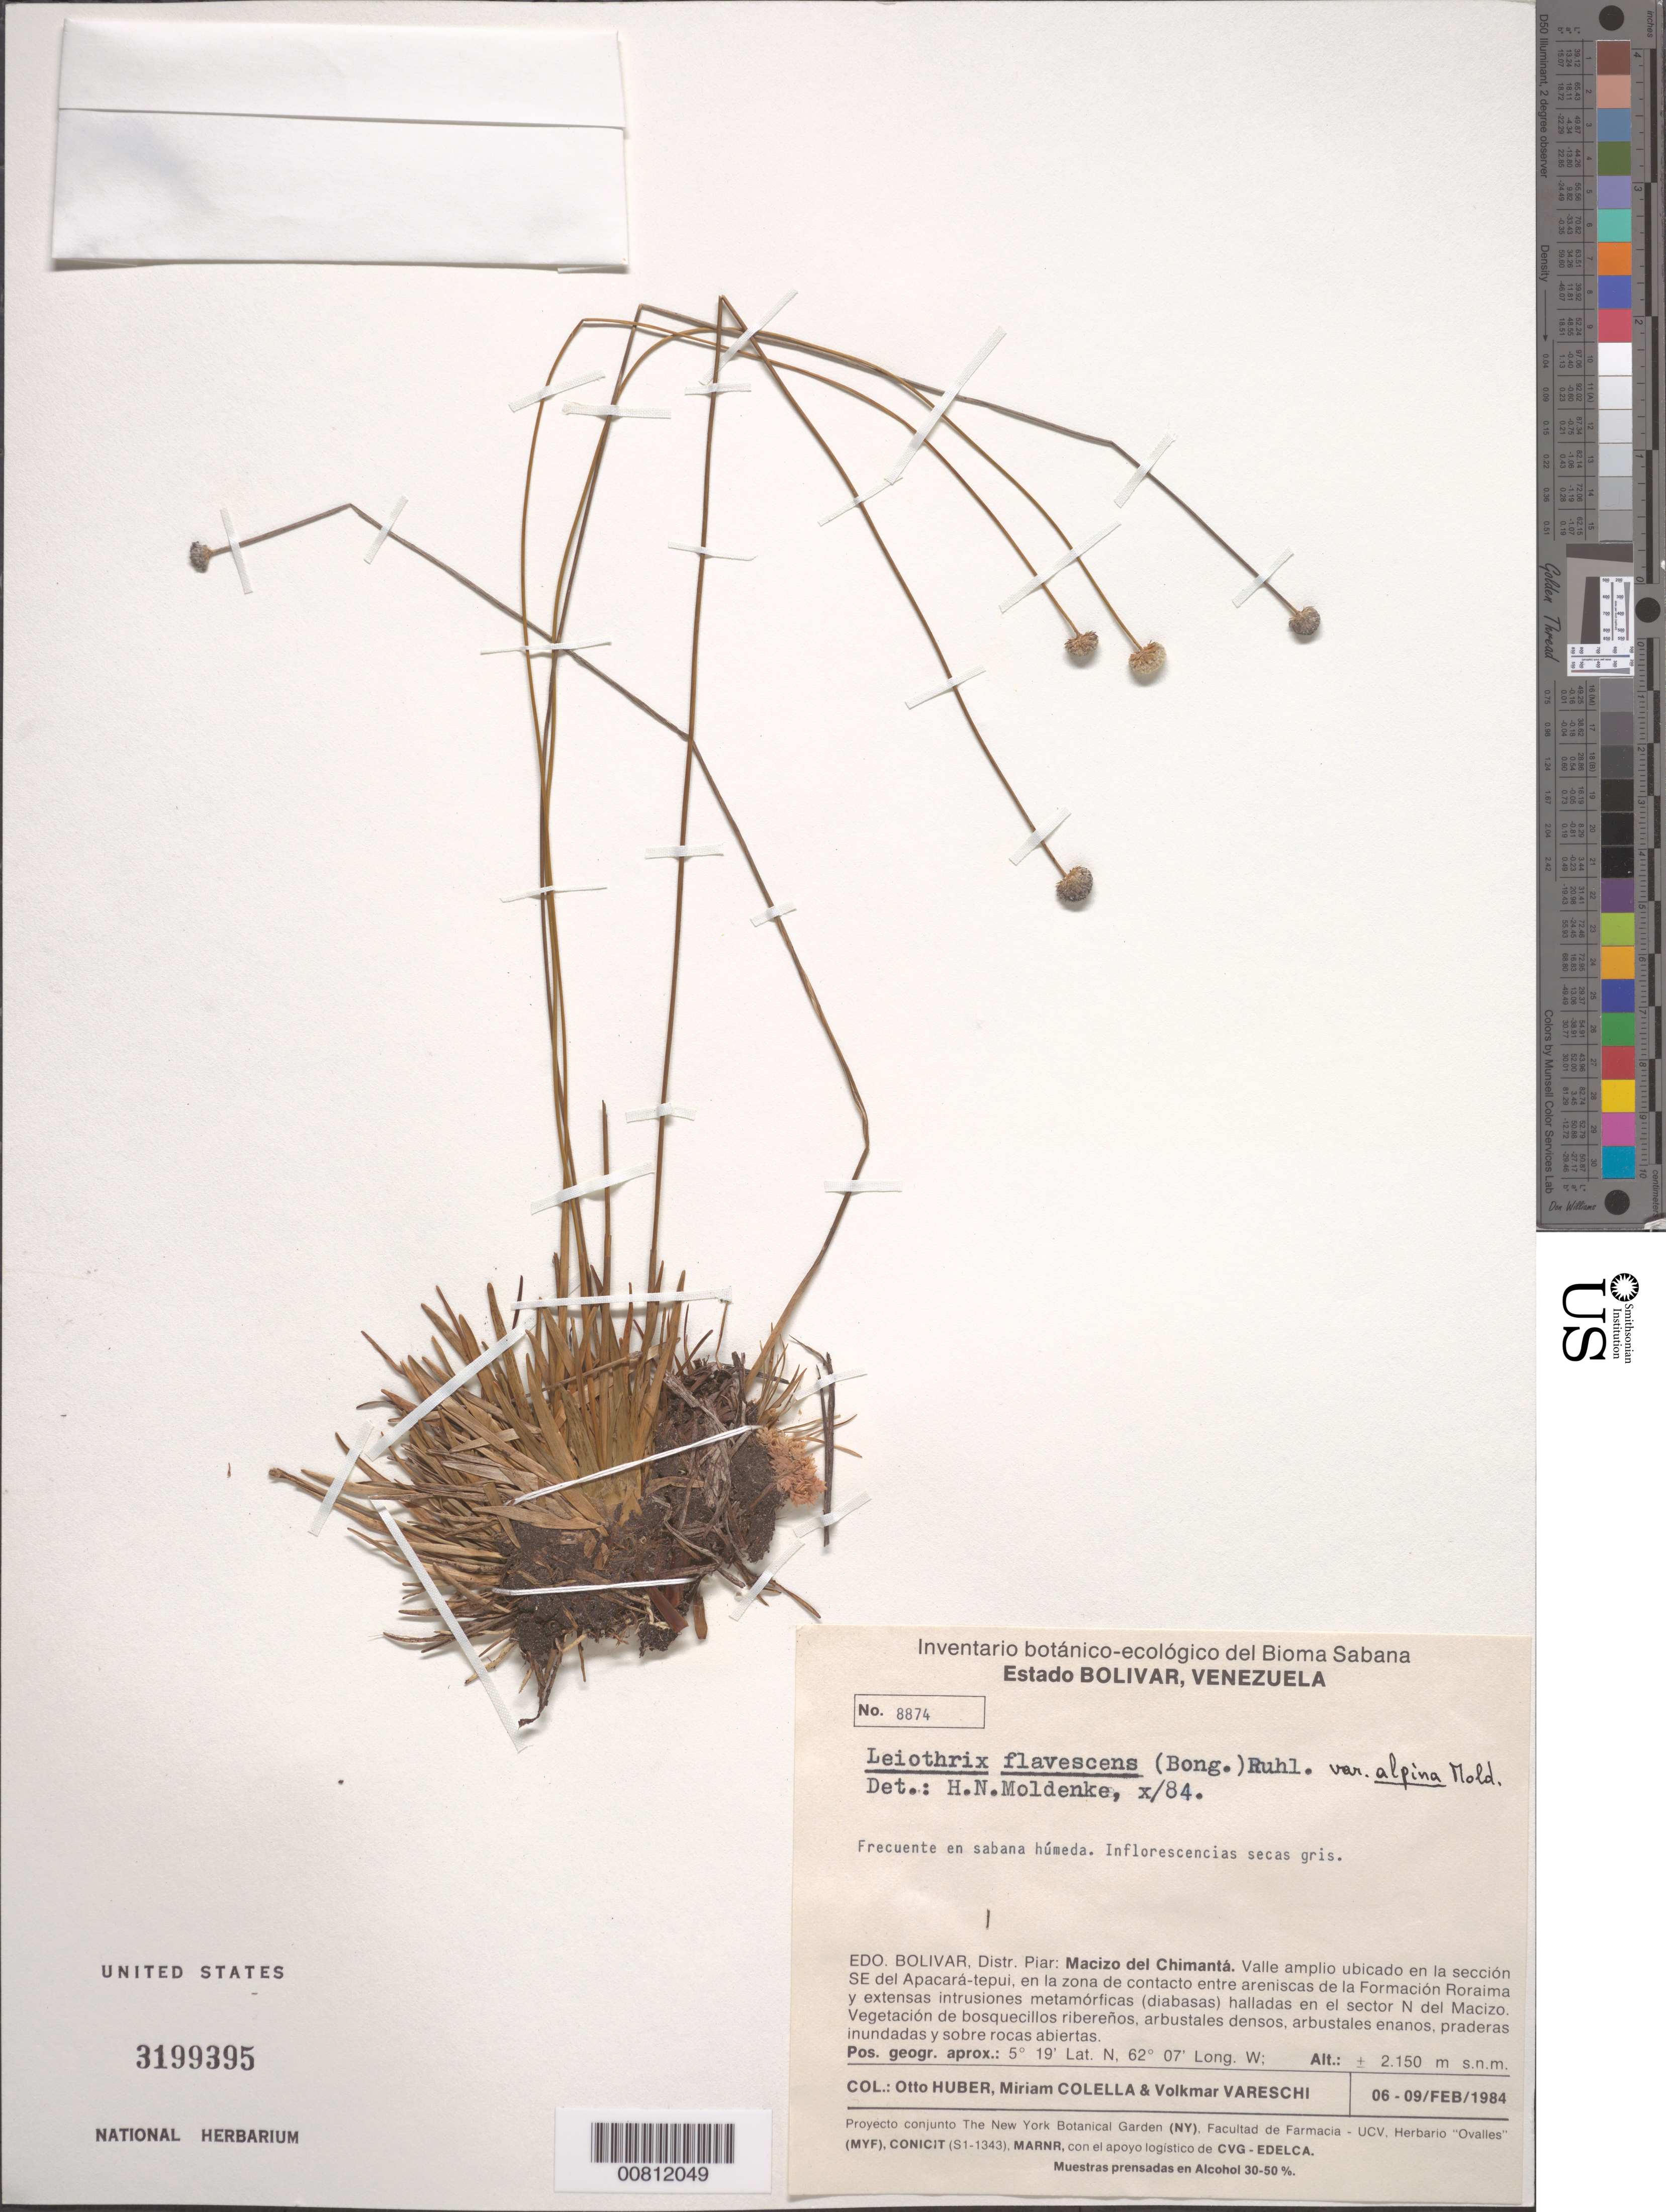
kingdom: Plantae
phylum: Tracheophyta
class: Liliopsida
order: Poales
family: Eriocaulaceae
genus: Leiothrix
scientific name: Leiothrix flavescens var. alpina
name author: Moldenke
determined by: Moldenke, H. N.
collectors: O. Huber, M. Colella & V. Vareschi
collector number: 8874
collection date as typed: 6-Feb-85 to 8-Feb-85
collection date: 1985-02-06/1985-02-08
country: Venezuela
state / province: Bolívar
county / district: Piar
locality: Macizo del Chimantá, sector SE del Apacará-tepuí, zona de contacto entre areniscas de la Formación Roraima y extensas intrusiones metamórficas (diabasas) halladas en el sector N del Macizo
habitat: Sabana húmeda; vegetación de bosquecillos ribereños, arbustales densos, arbustales enanos, praderas inundadas y sobre rocas abiertas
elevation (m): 2150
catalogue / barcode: US 3199395